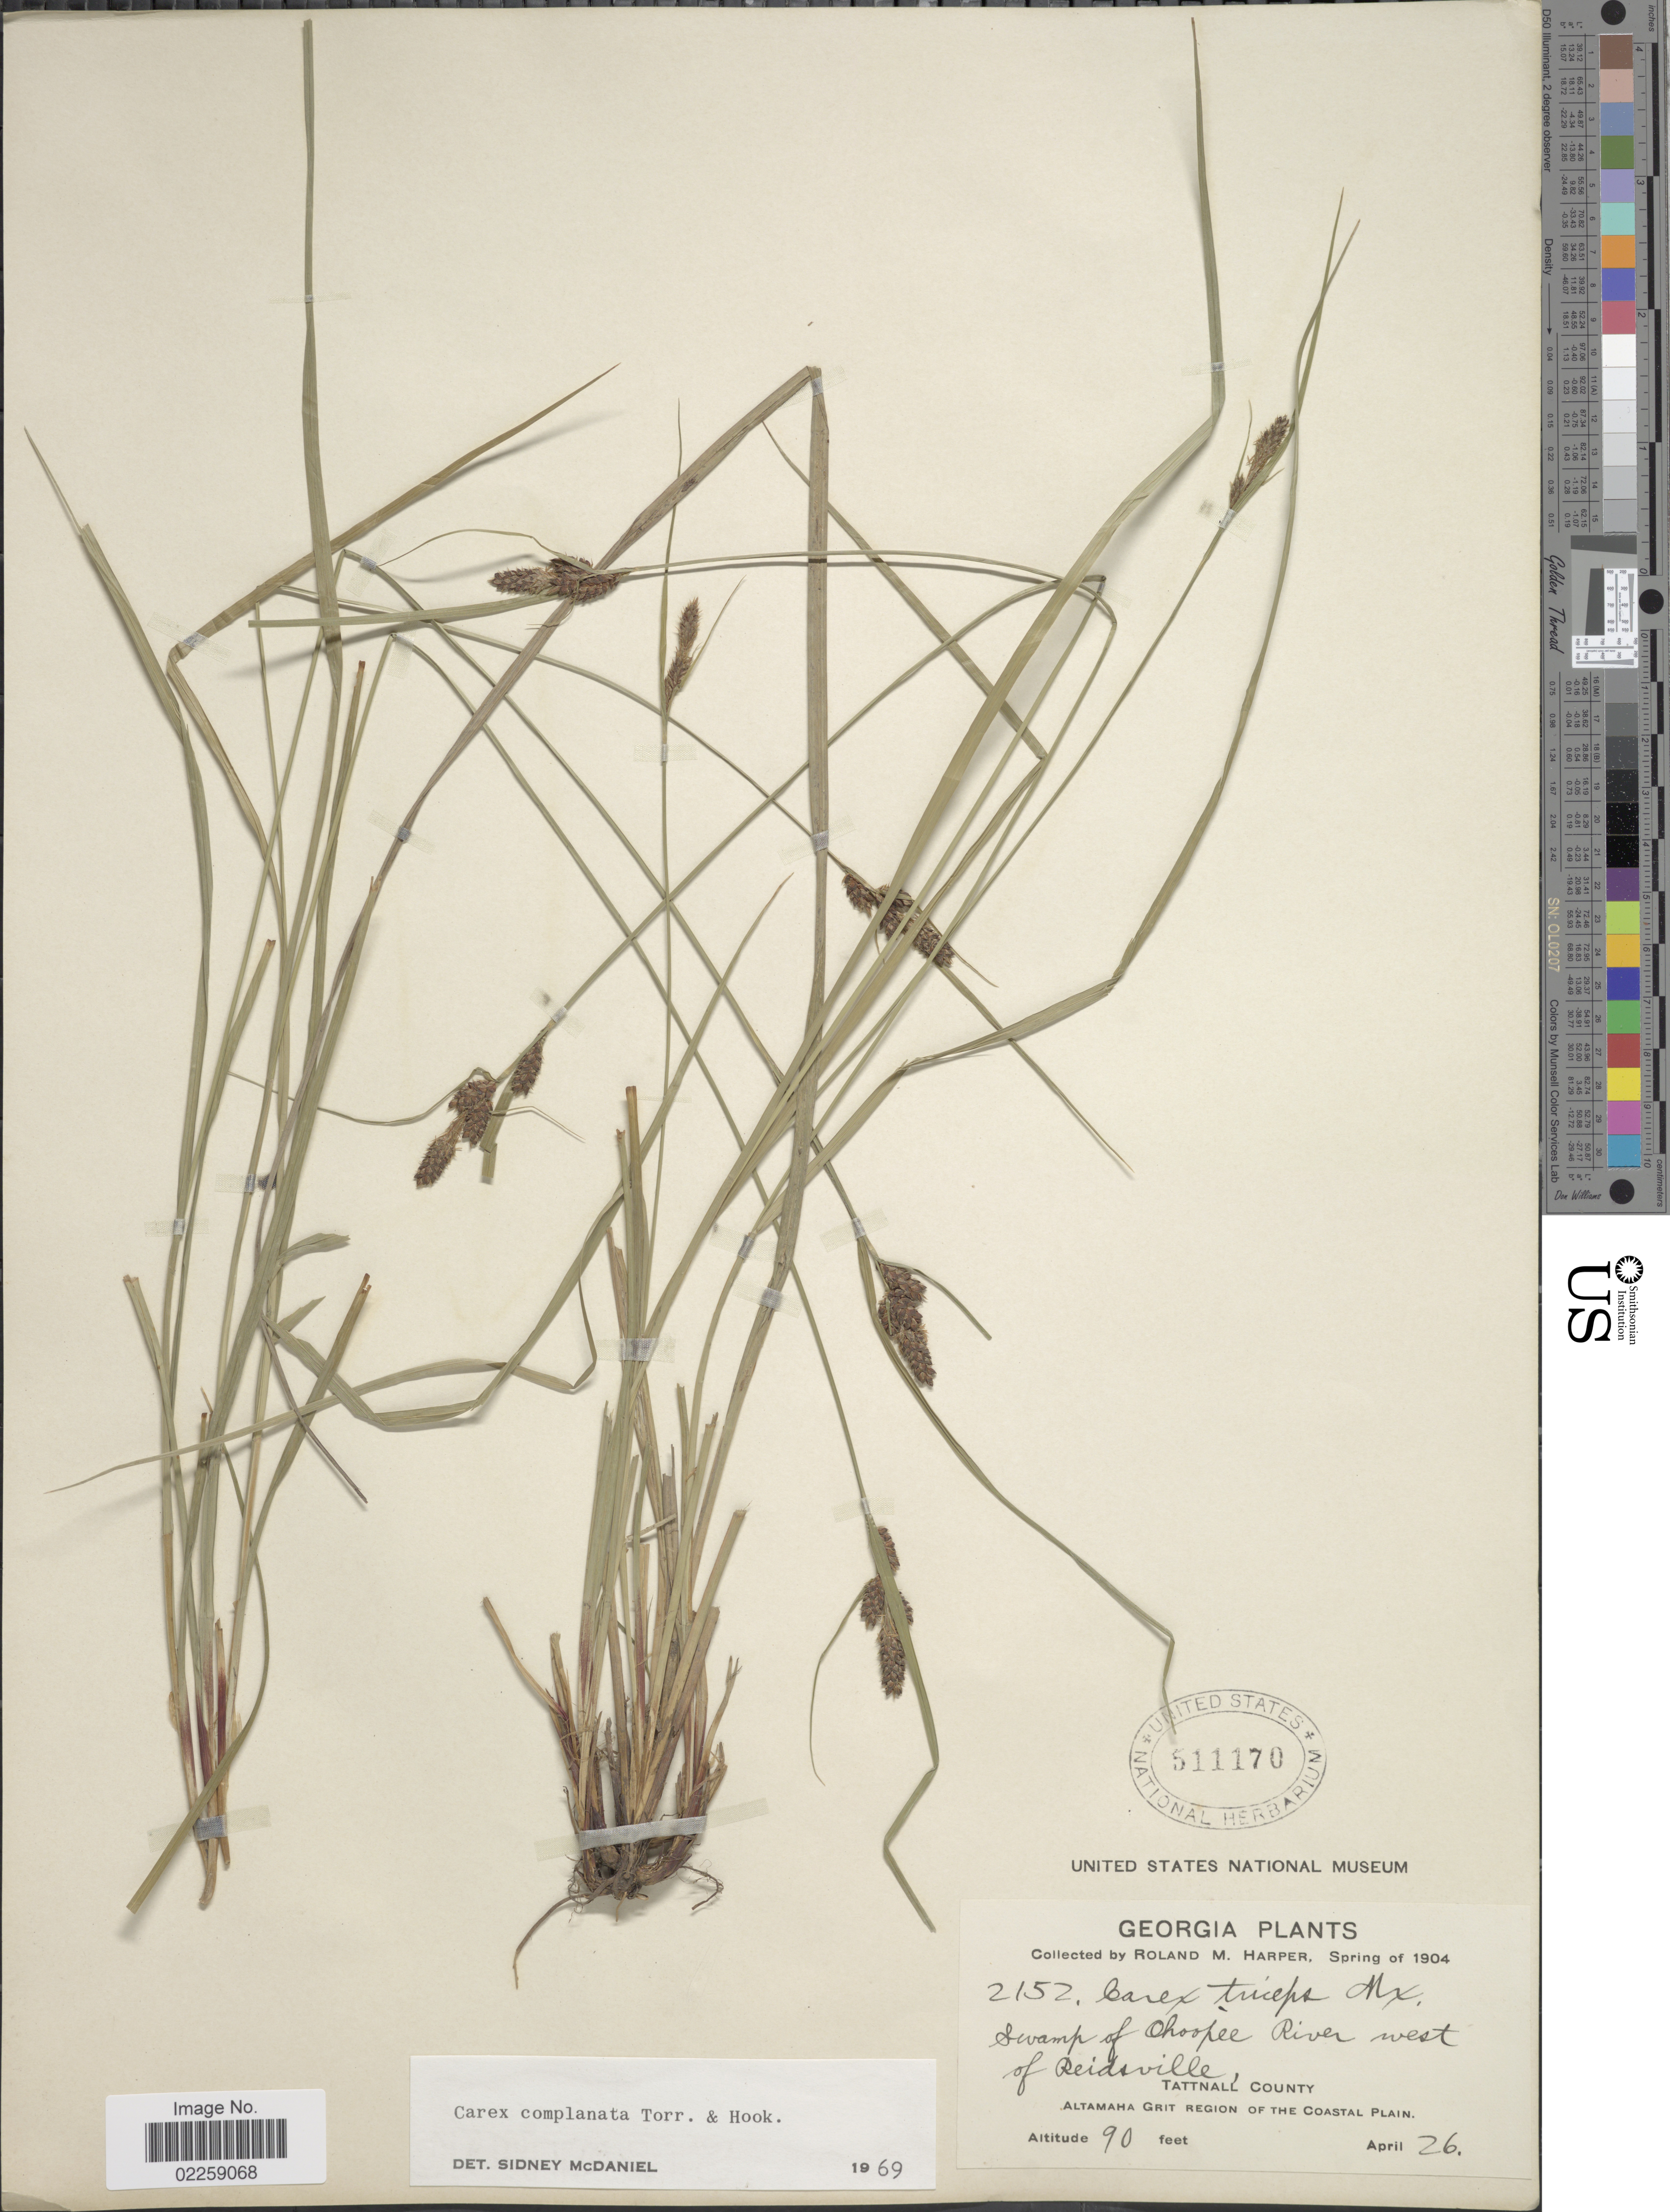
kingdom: Plantae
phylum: Tracheophyta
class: Liliopsida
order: Poales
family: Cyperaceae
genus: Carex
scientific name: Carex complanata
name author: Torr. & Hook.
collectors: R. M. Harper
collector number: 2152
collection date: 1904-04-26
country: United States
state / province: Georgia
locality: Swamp of Ohoopee River west of Reidsville, Tattnall County, Altamaha Grit, Region of the Coastal Plain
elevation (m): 27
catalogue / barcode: US 511170